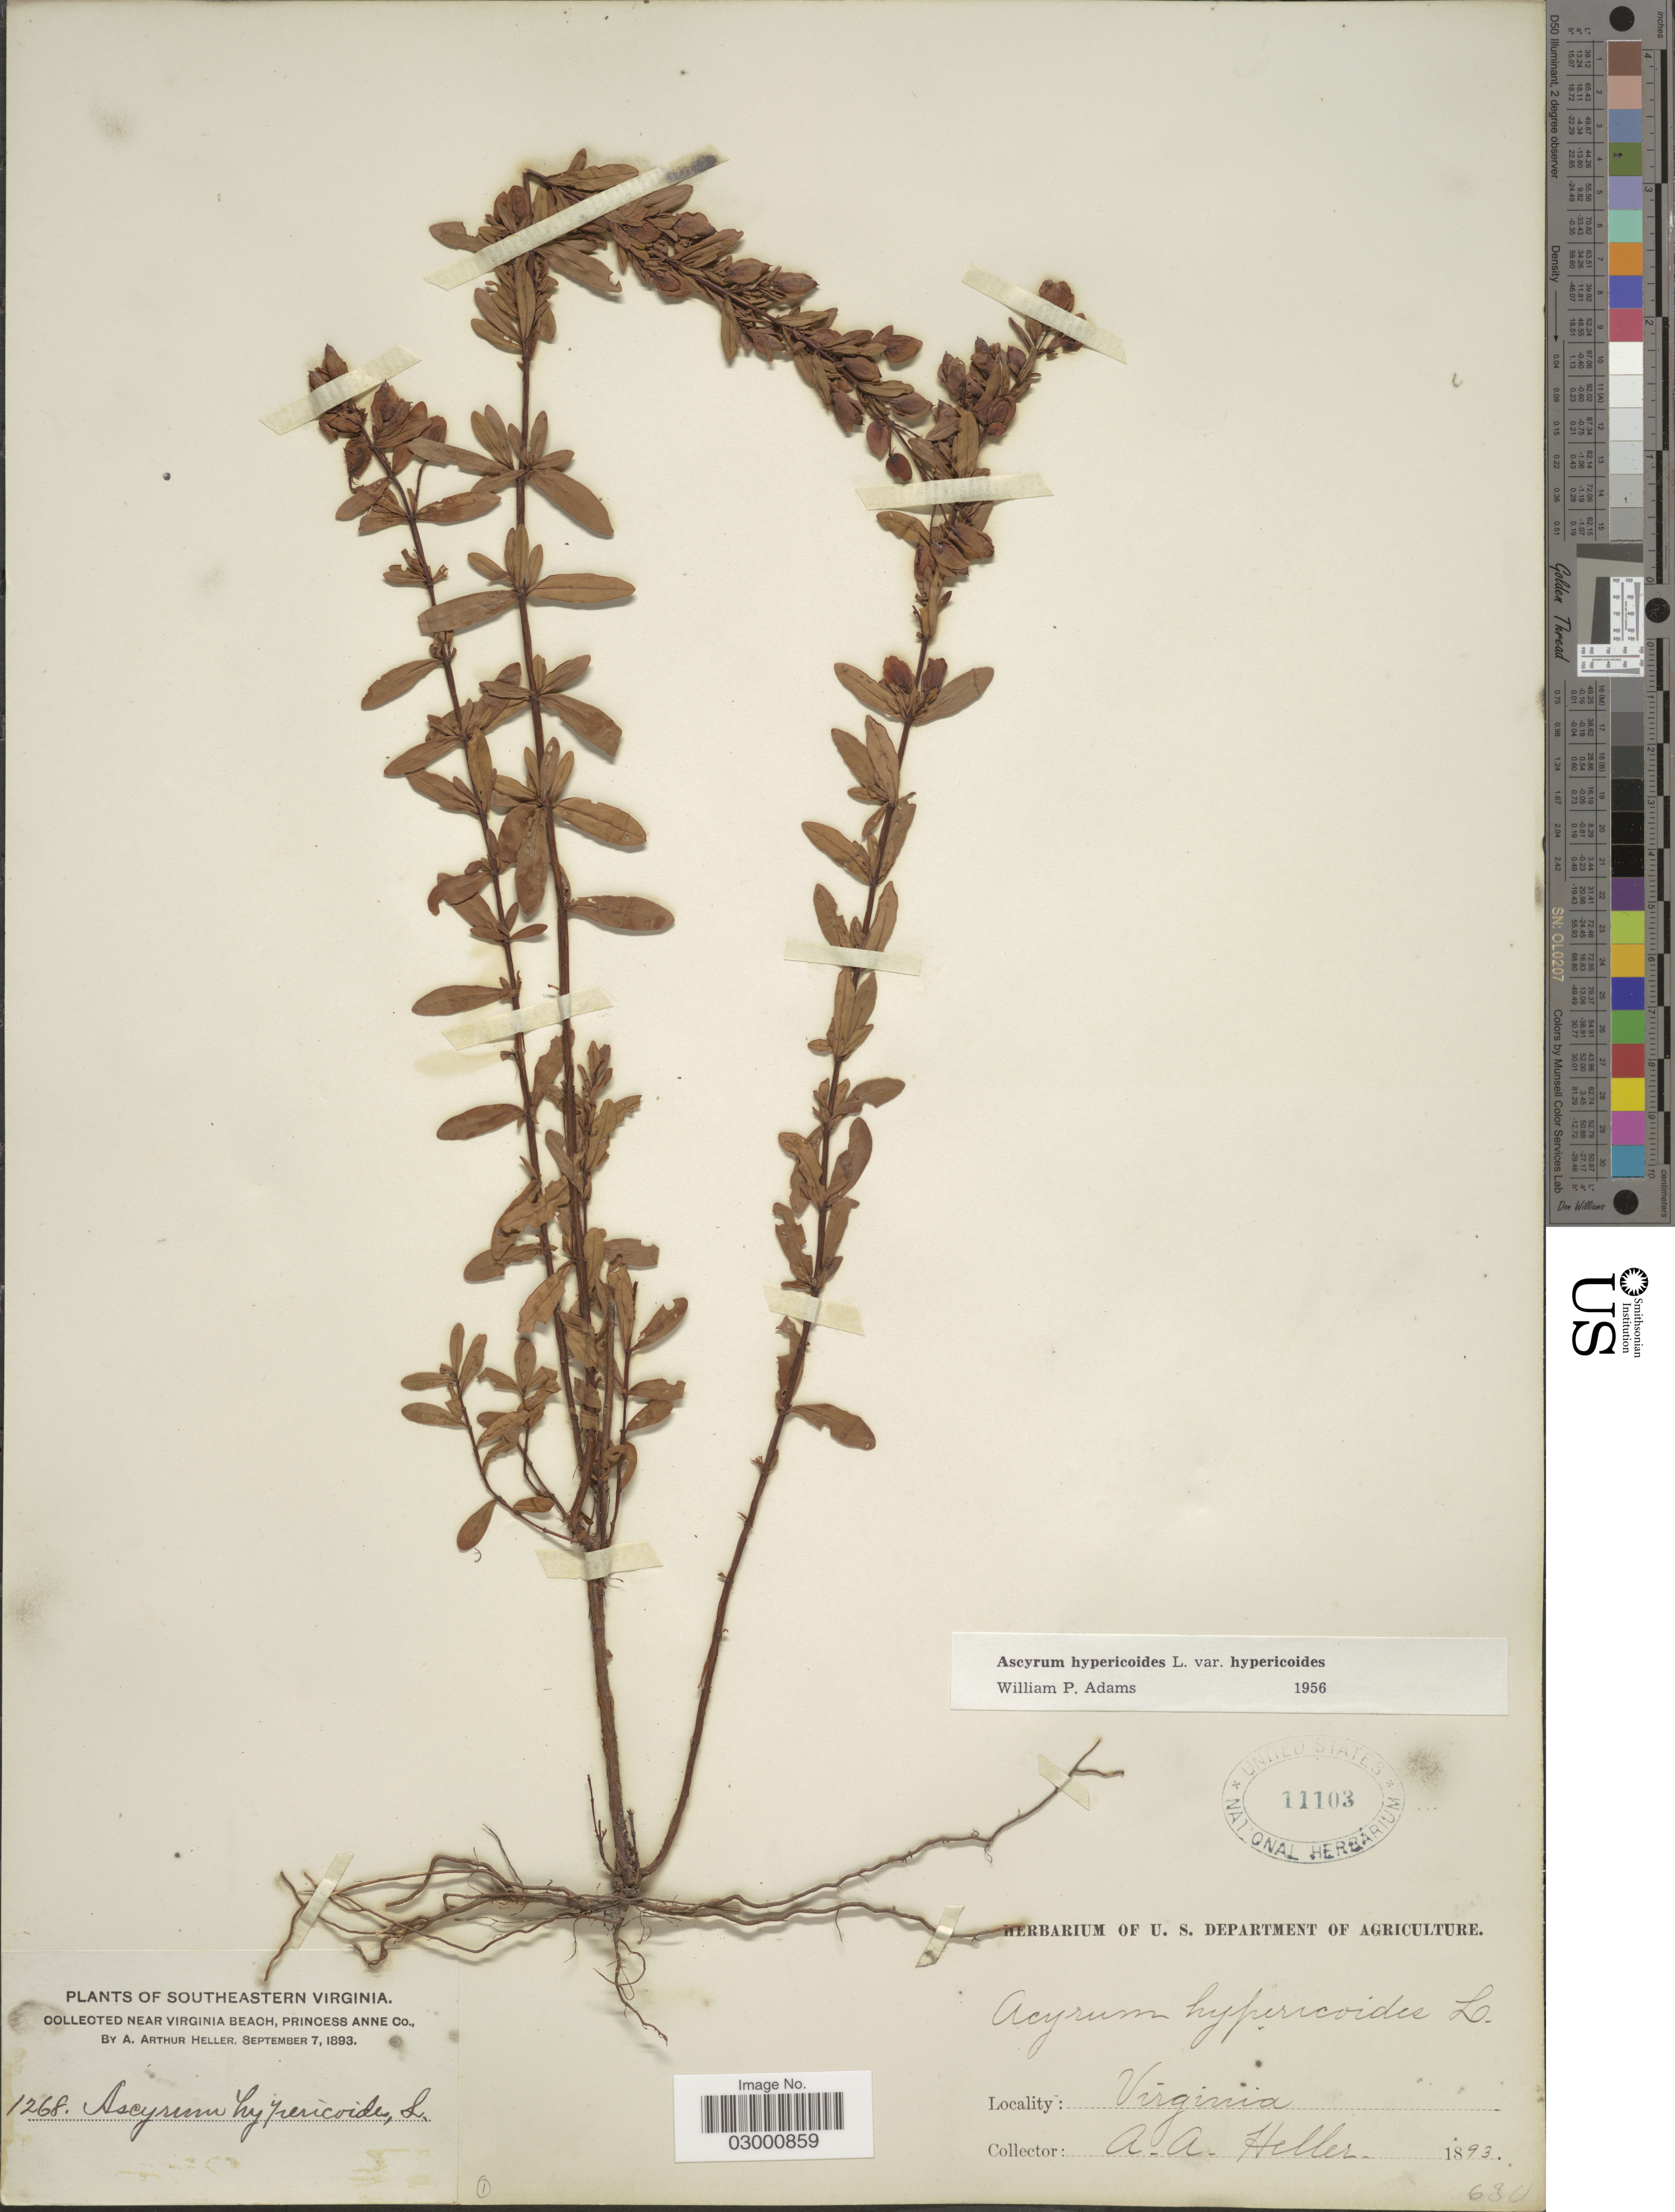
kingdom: Plantae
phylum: Tracheophyta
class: Magnoliopsida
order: Malpighiales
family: Hypericaceae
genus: Hypericum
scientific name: Hypericum hypericoides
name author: (L.) Crantz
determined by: Strong, Mark T., (BOT), Smithsonian Institution - National Museum of Natural History (UNITED STATES)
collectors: A. A. Heller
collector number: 1268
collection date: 1893-09-07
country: United States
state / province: Virginia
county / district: City of Virginia Beach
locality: Southeastern Virginia. Near Virginia Beach, Princess Anne (=historic county name) Co.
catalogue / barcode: US 11103